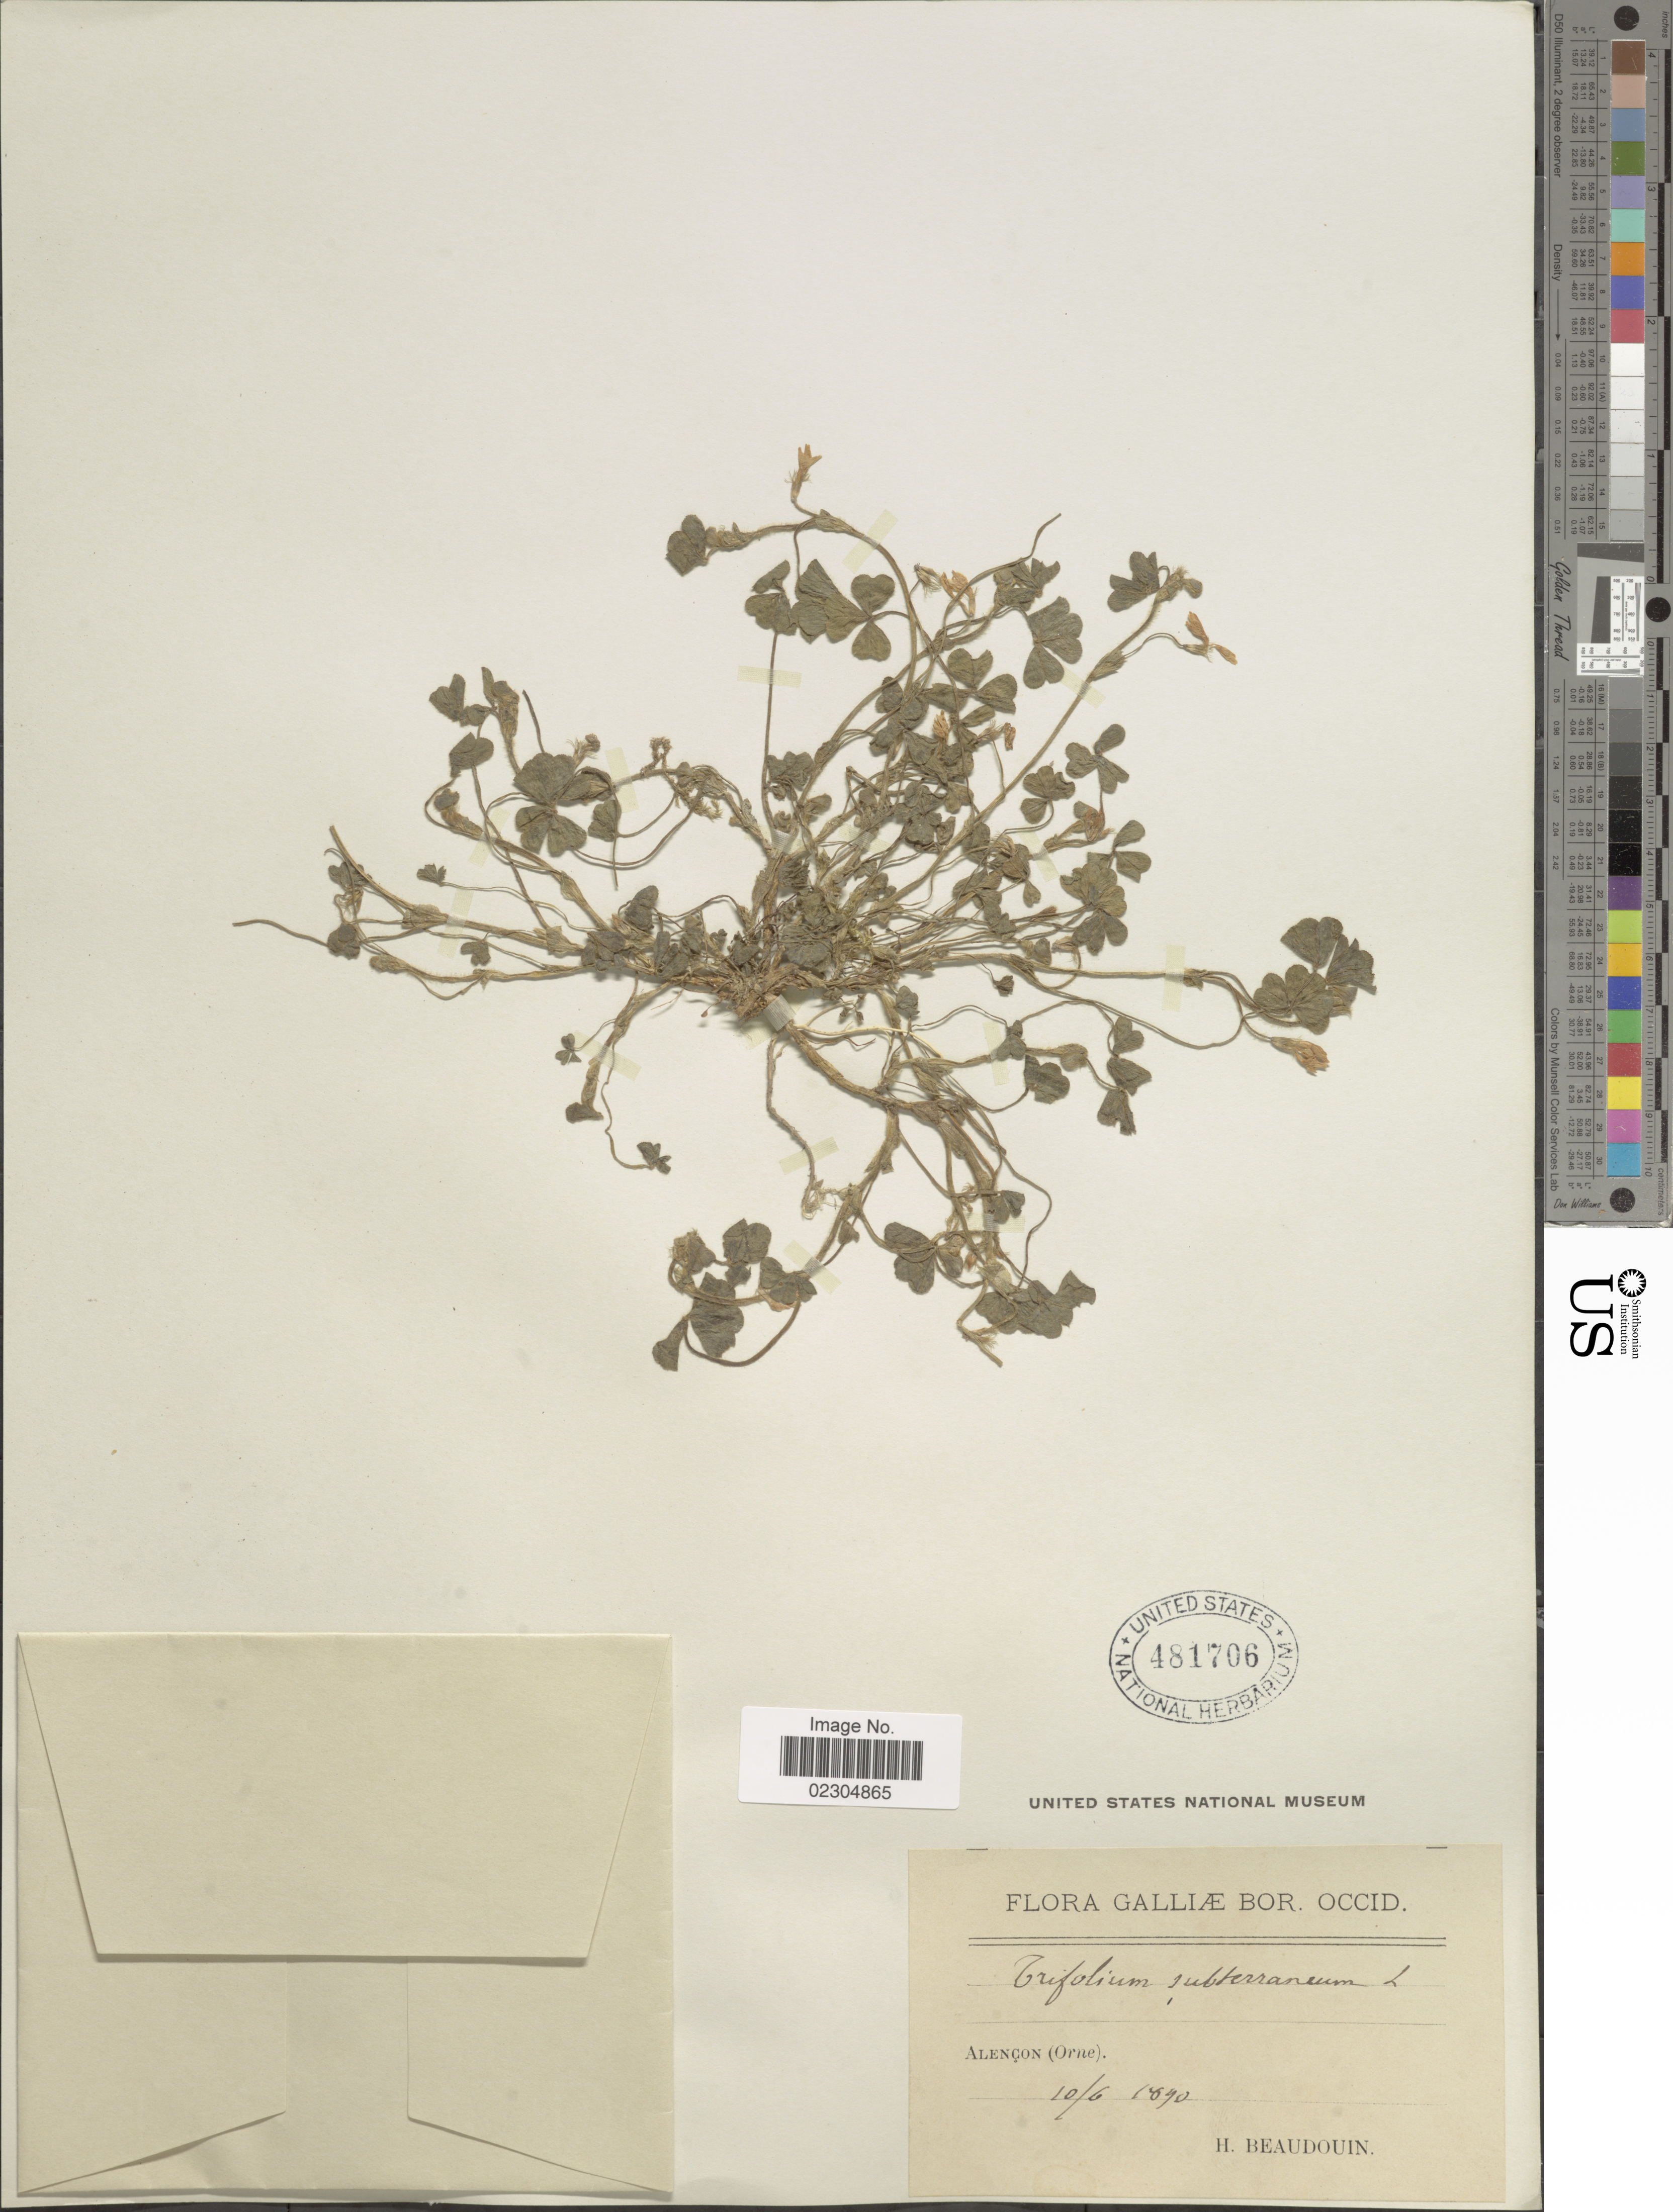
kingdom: Plantae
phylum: Tracheophyta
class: Magnoliopsida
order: Fabales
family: Fabaceae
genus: Trifolium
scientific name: Trifolium subterraneum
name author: L.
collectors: Beaudouin, H.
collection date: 1890-06-10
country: France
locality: Galliae Bor. Occid. Alengon (Orne)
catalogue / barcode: US 481706